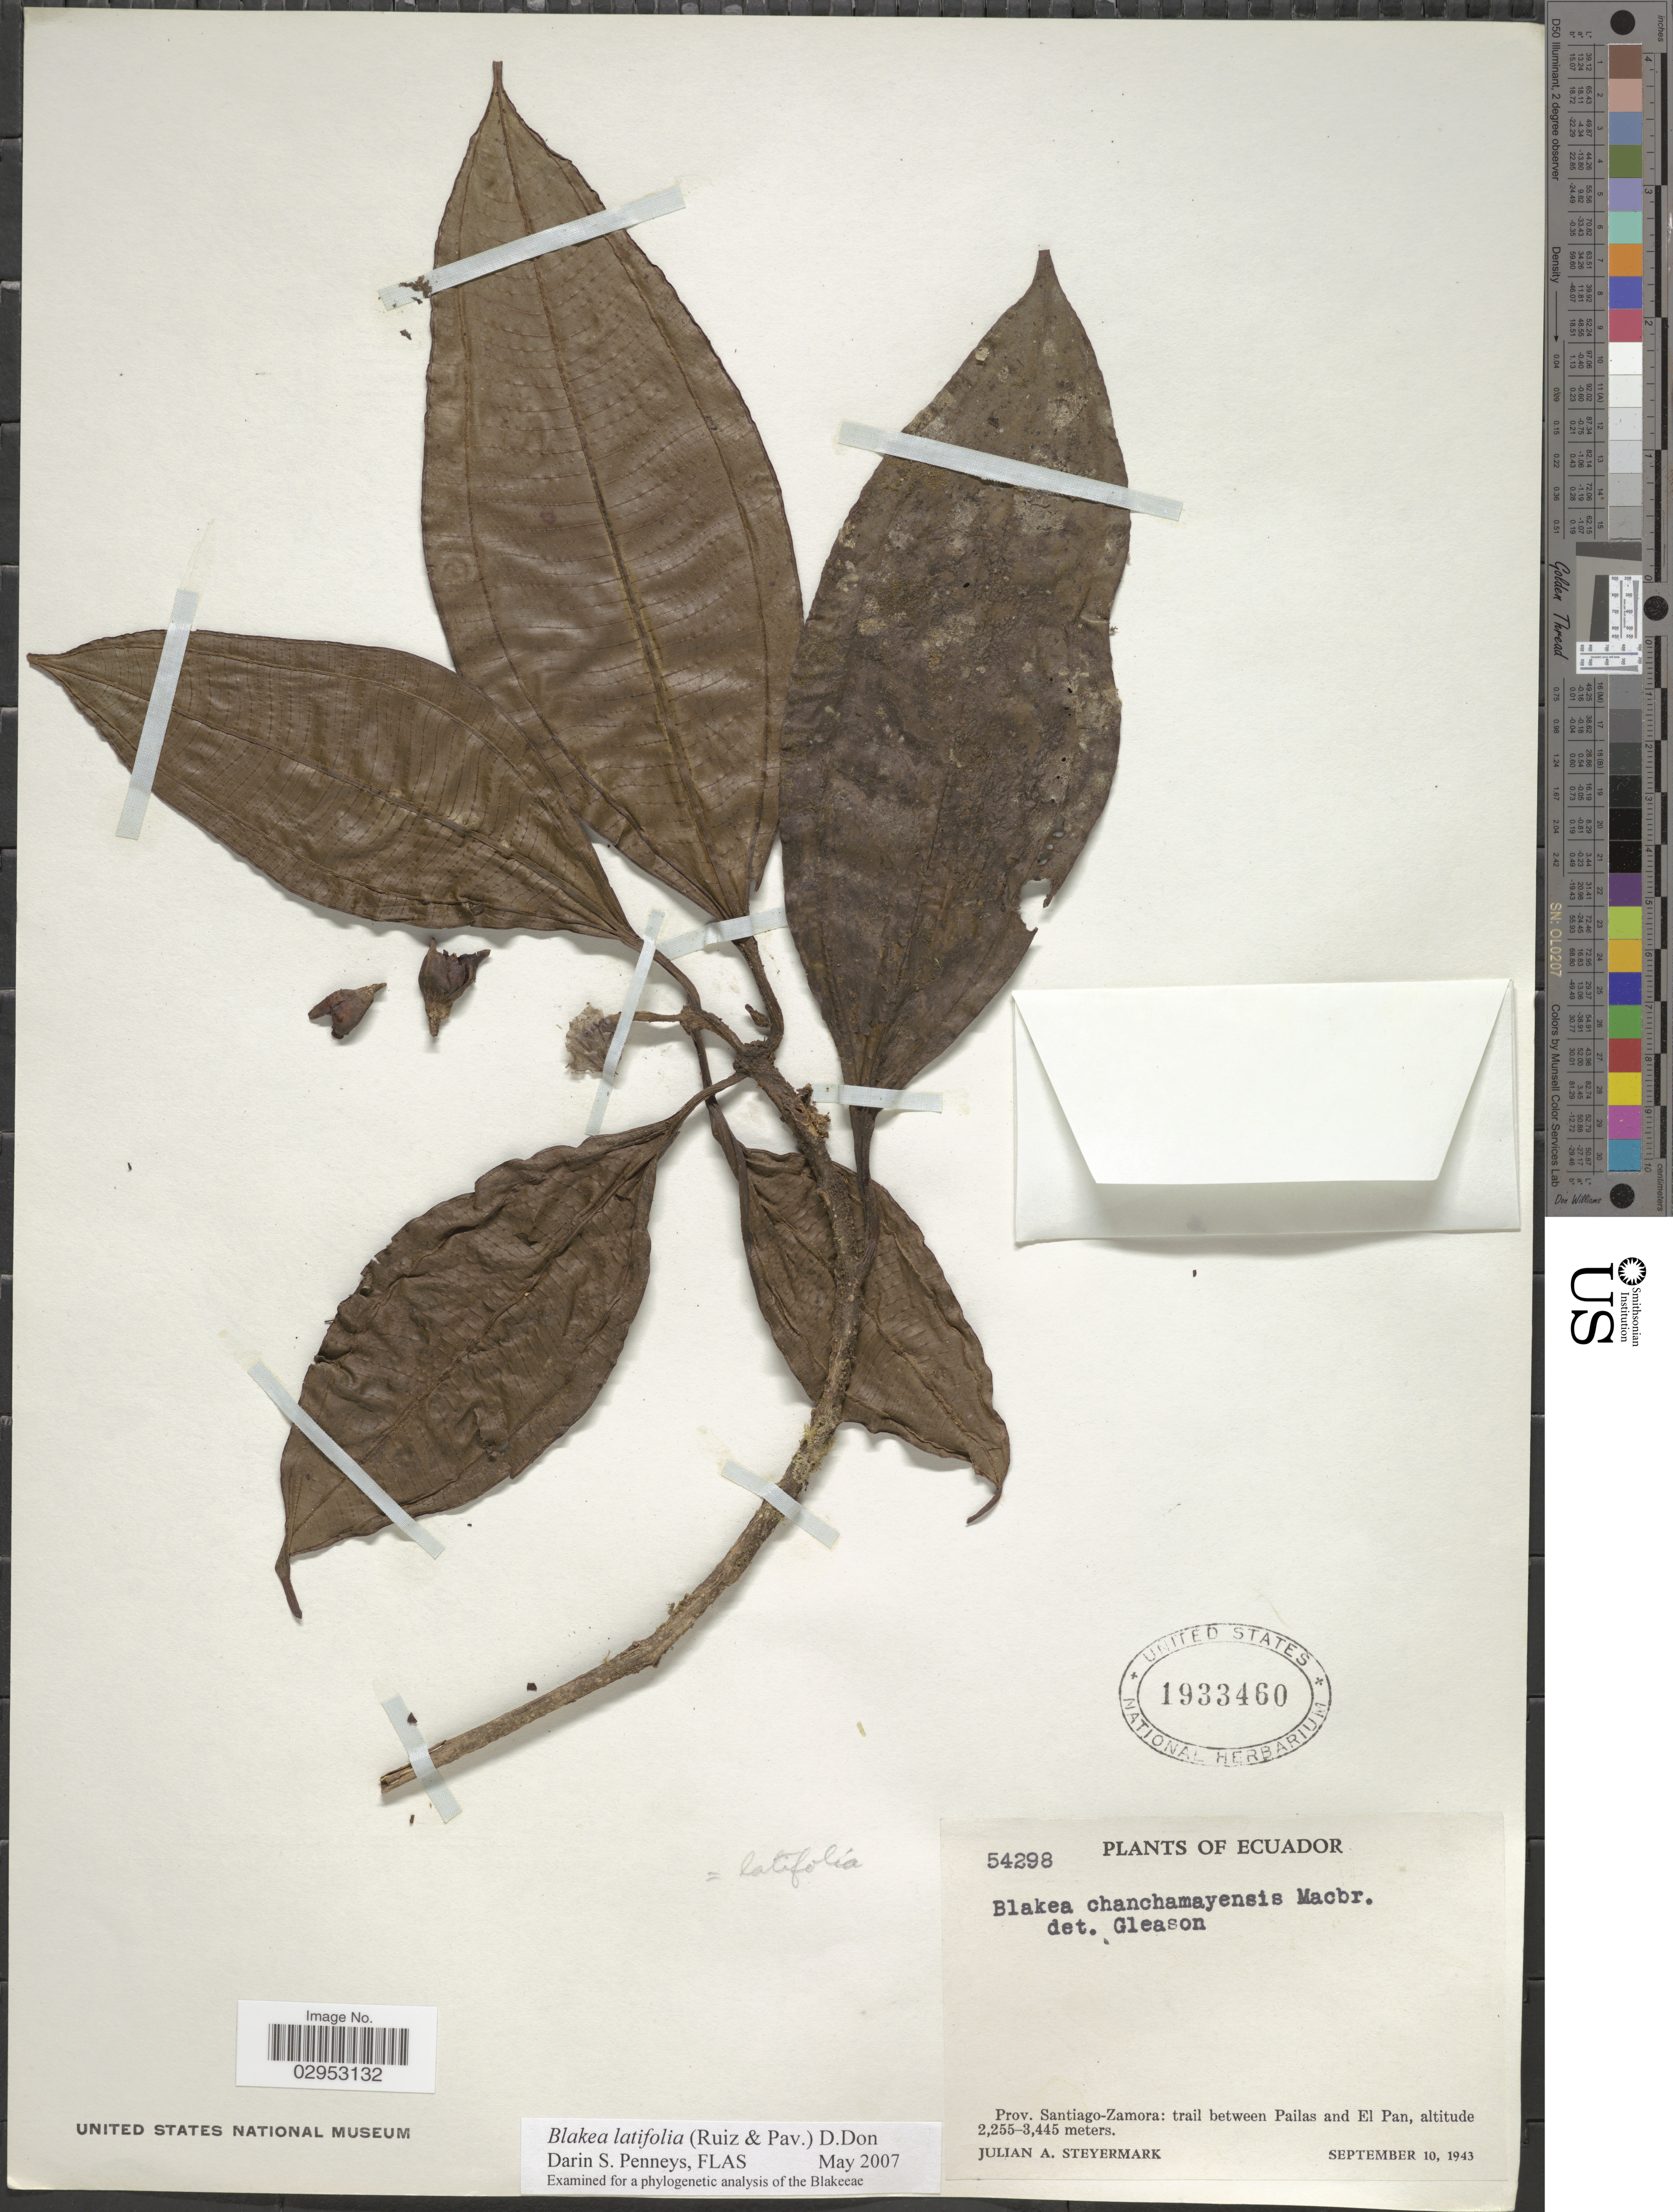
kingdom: Plantae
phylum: Tracheophyta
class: Magnoliopsida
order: Myrtales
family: Melastomataceae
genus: Blakea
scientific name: Blakea latifolia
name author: D. Don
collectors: J. Steyermark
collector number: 54298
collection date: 1943-09-10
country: Ecuador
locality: Prov. Santiago-Zamora: trail between Pailas and El Pan.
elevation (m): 2255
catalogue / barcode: US 1933460